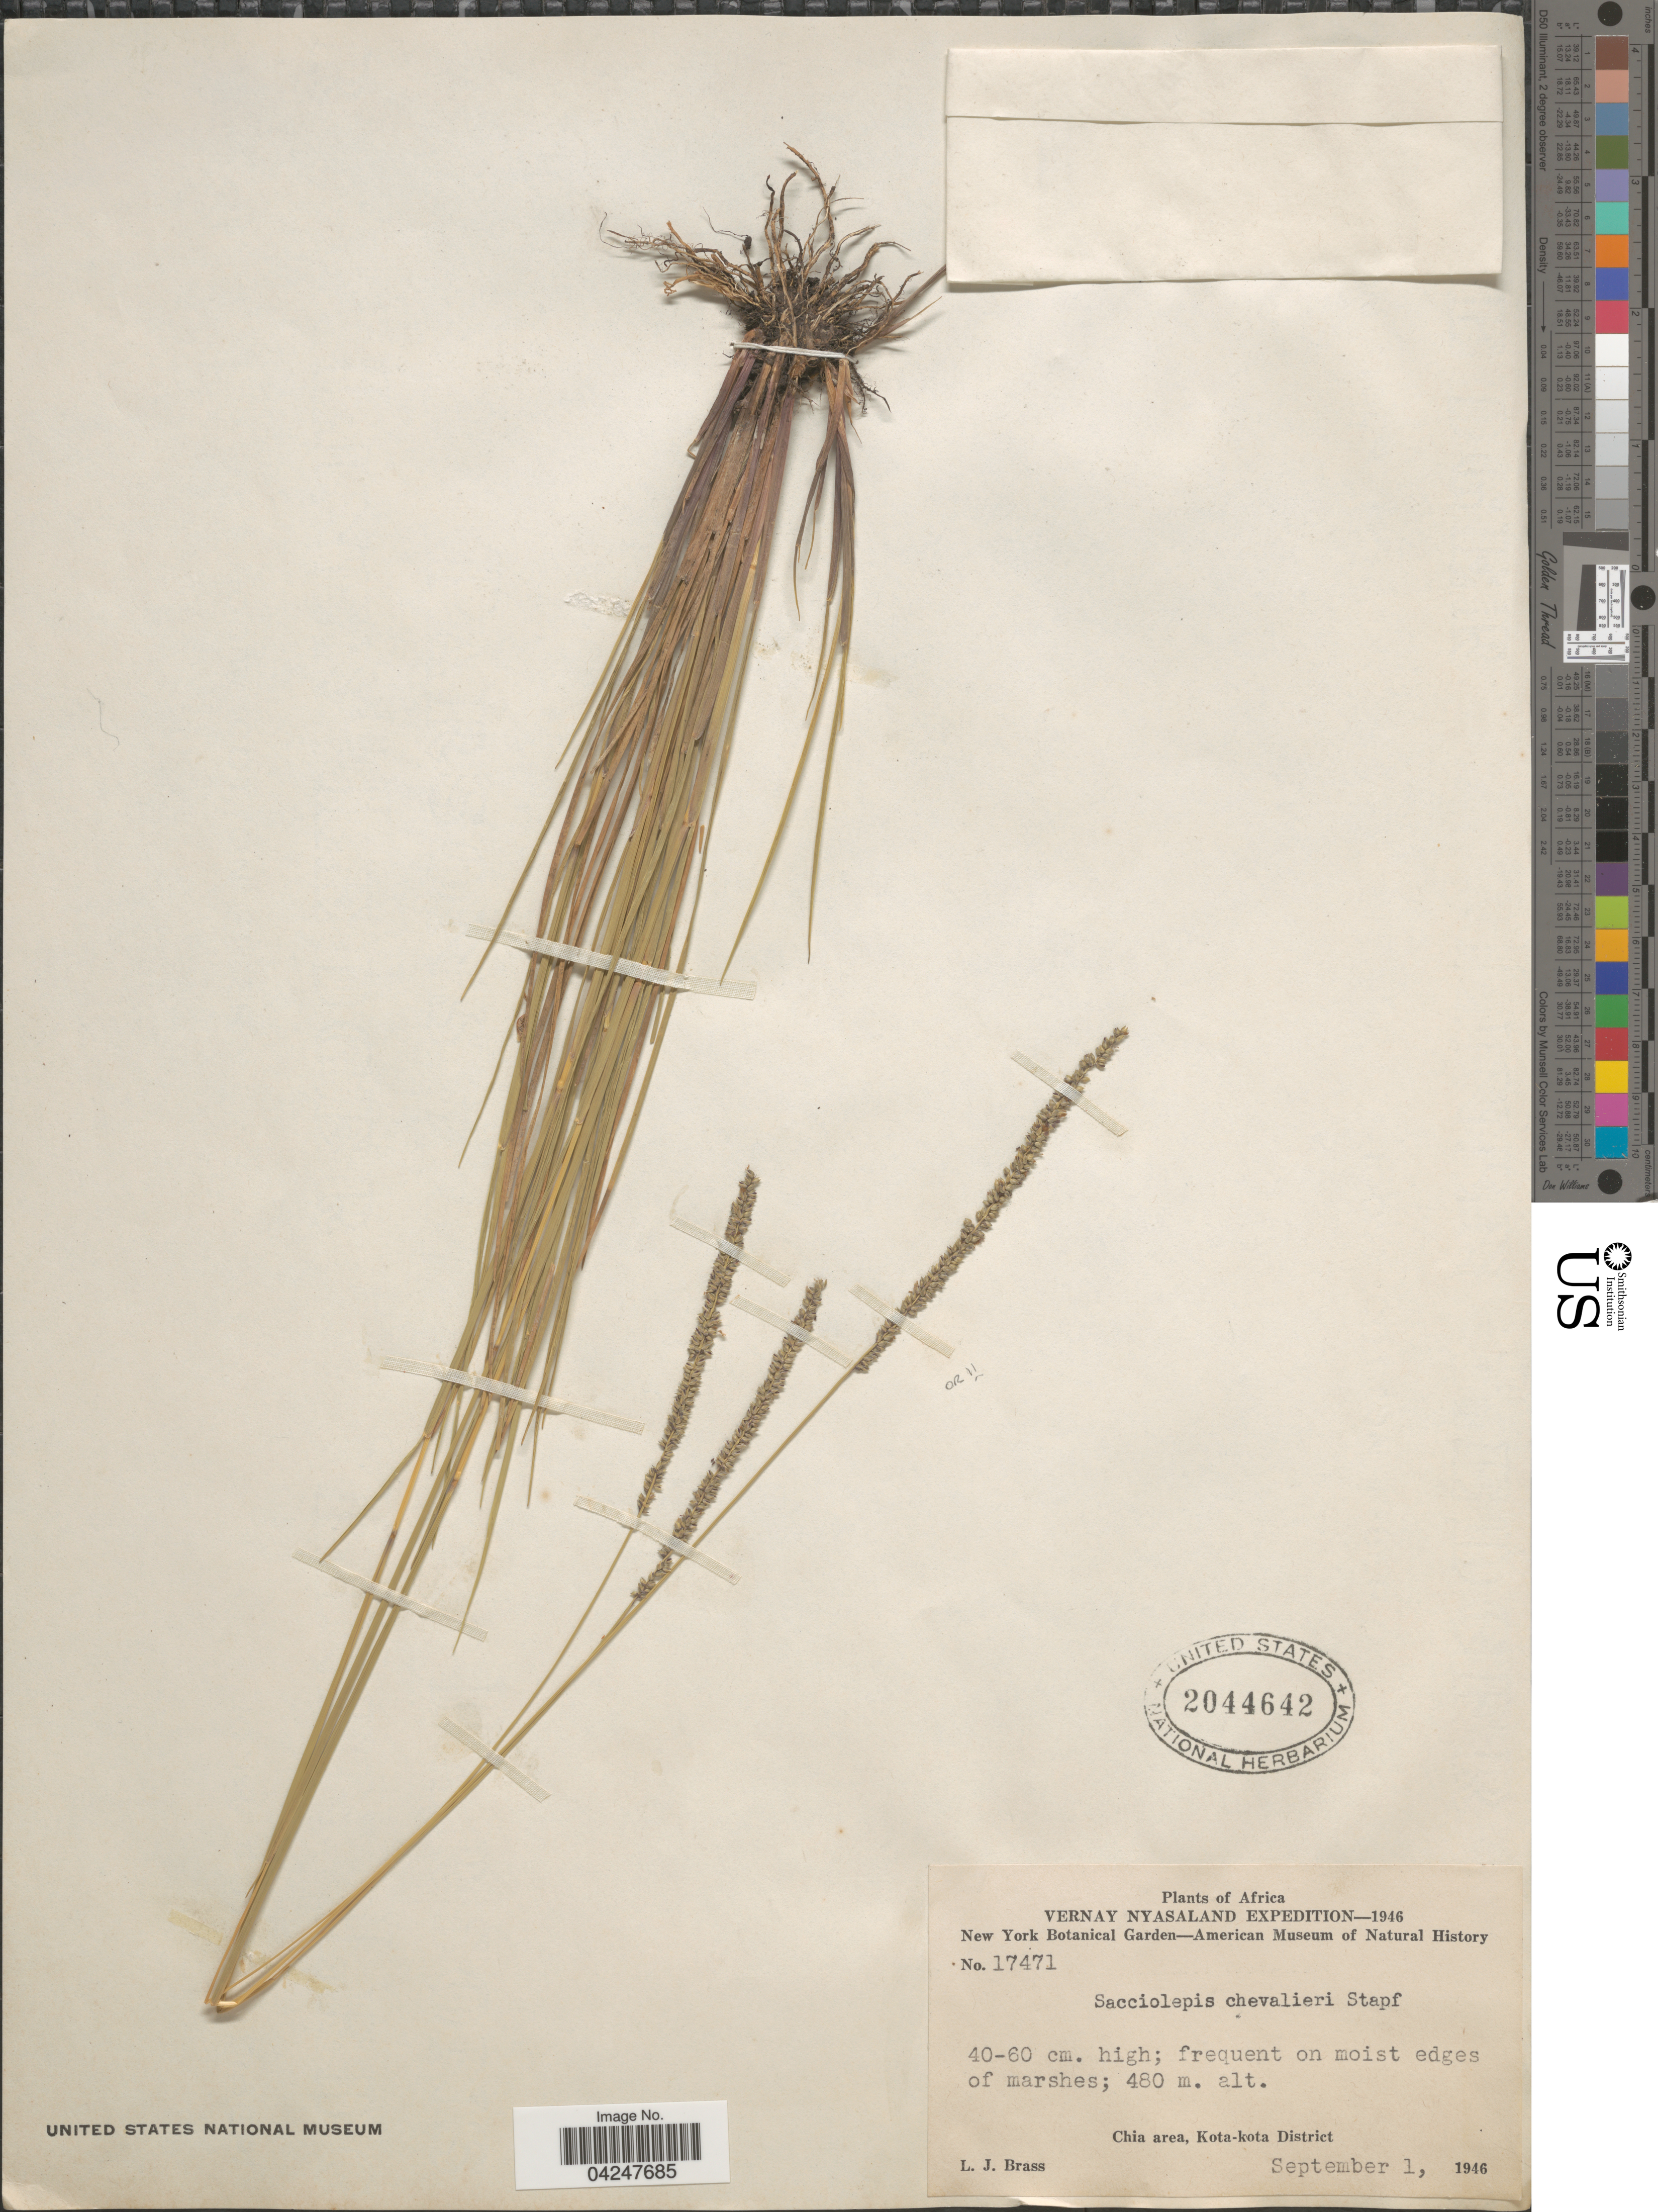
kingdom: Plantae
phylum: Tracheophyta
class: Liliopsida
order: Poales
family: Poaceae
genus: Sacciolepis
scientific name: Sacciolepis chevalieri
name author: Stapf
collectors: L. J. Brass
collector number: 17471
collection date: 1946-09-01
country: Malawi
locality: Vernay Nyasaland Expedition-1946. Chia area, Kota-kota District.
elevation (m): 480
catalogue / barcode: US 2044642